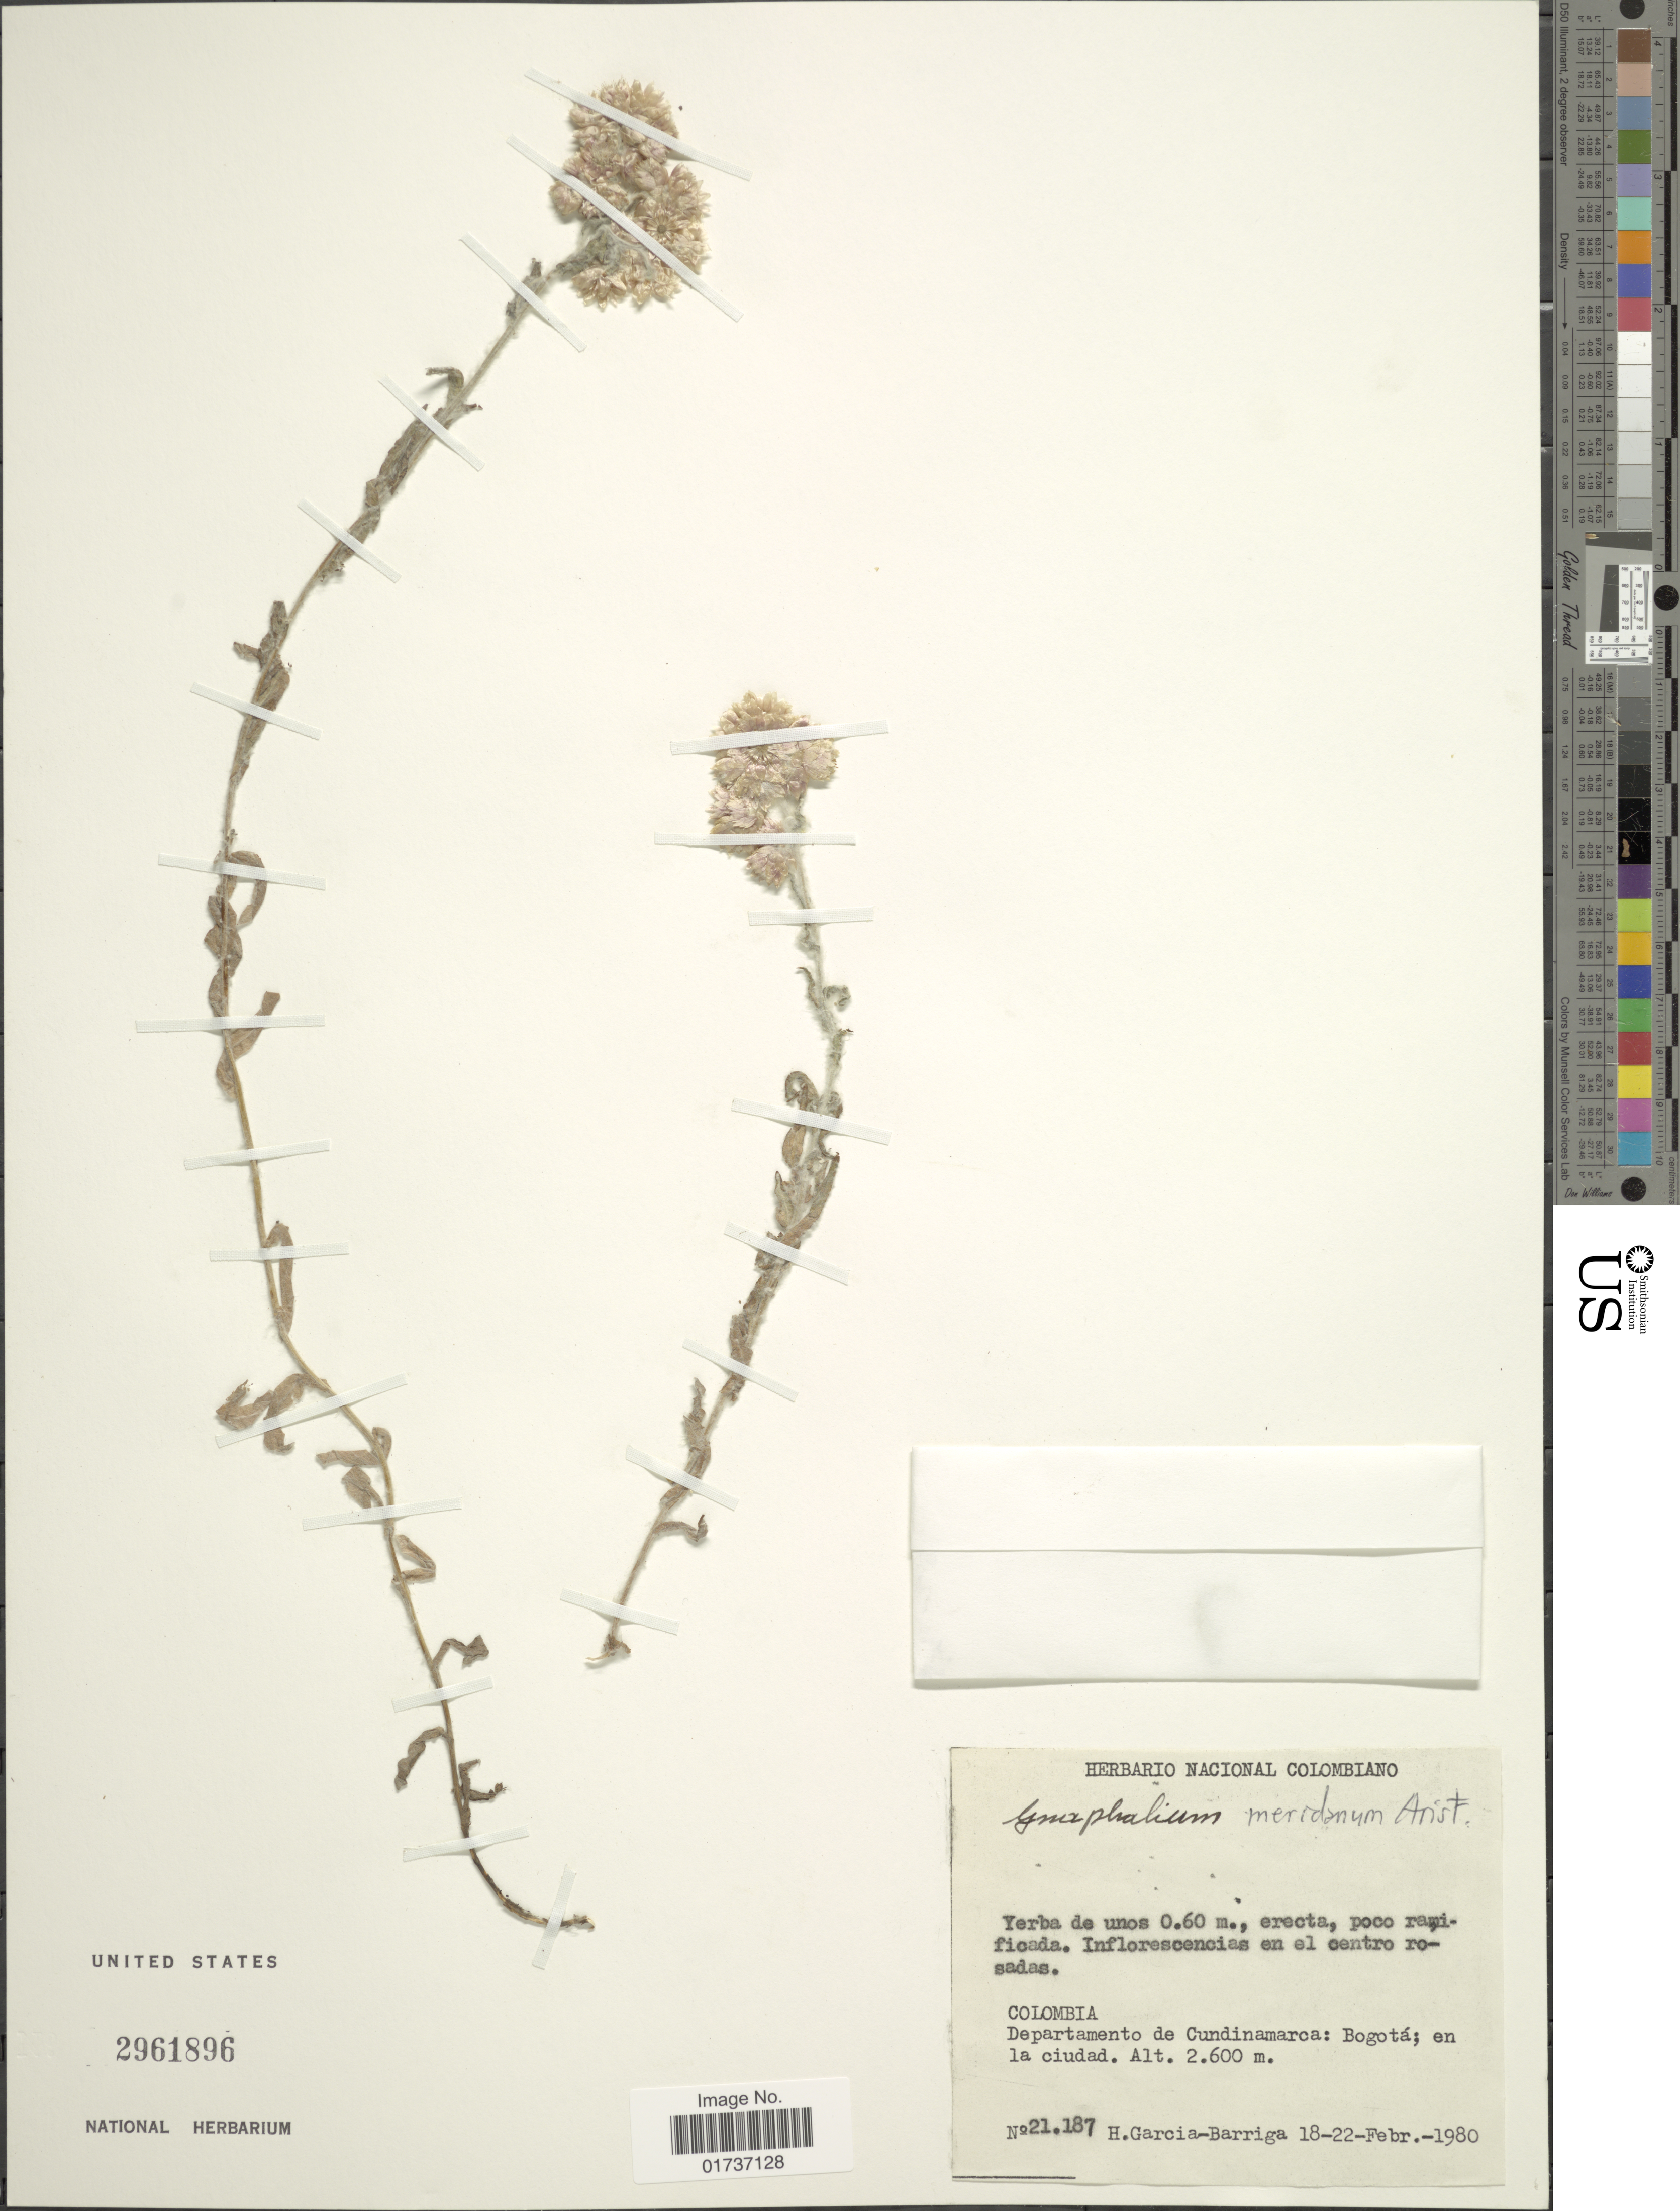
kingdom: Plantae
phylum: Tracheophyta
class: Magnoliopsida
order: Asterales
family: Asteraceae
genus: Gnaphalium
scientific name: Gnaphalium meridanum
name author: Aristeg.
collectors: H. García Barriga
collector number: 21187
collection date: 1980-02-18/1980-02-22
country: Colombia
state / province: Cundinamarca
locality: Departamento de Cundinamarca: Bogotá; en la ciudad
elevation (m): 2600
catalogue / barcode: US 2961896